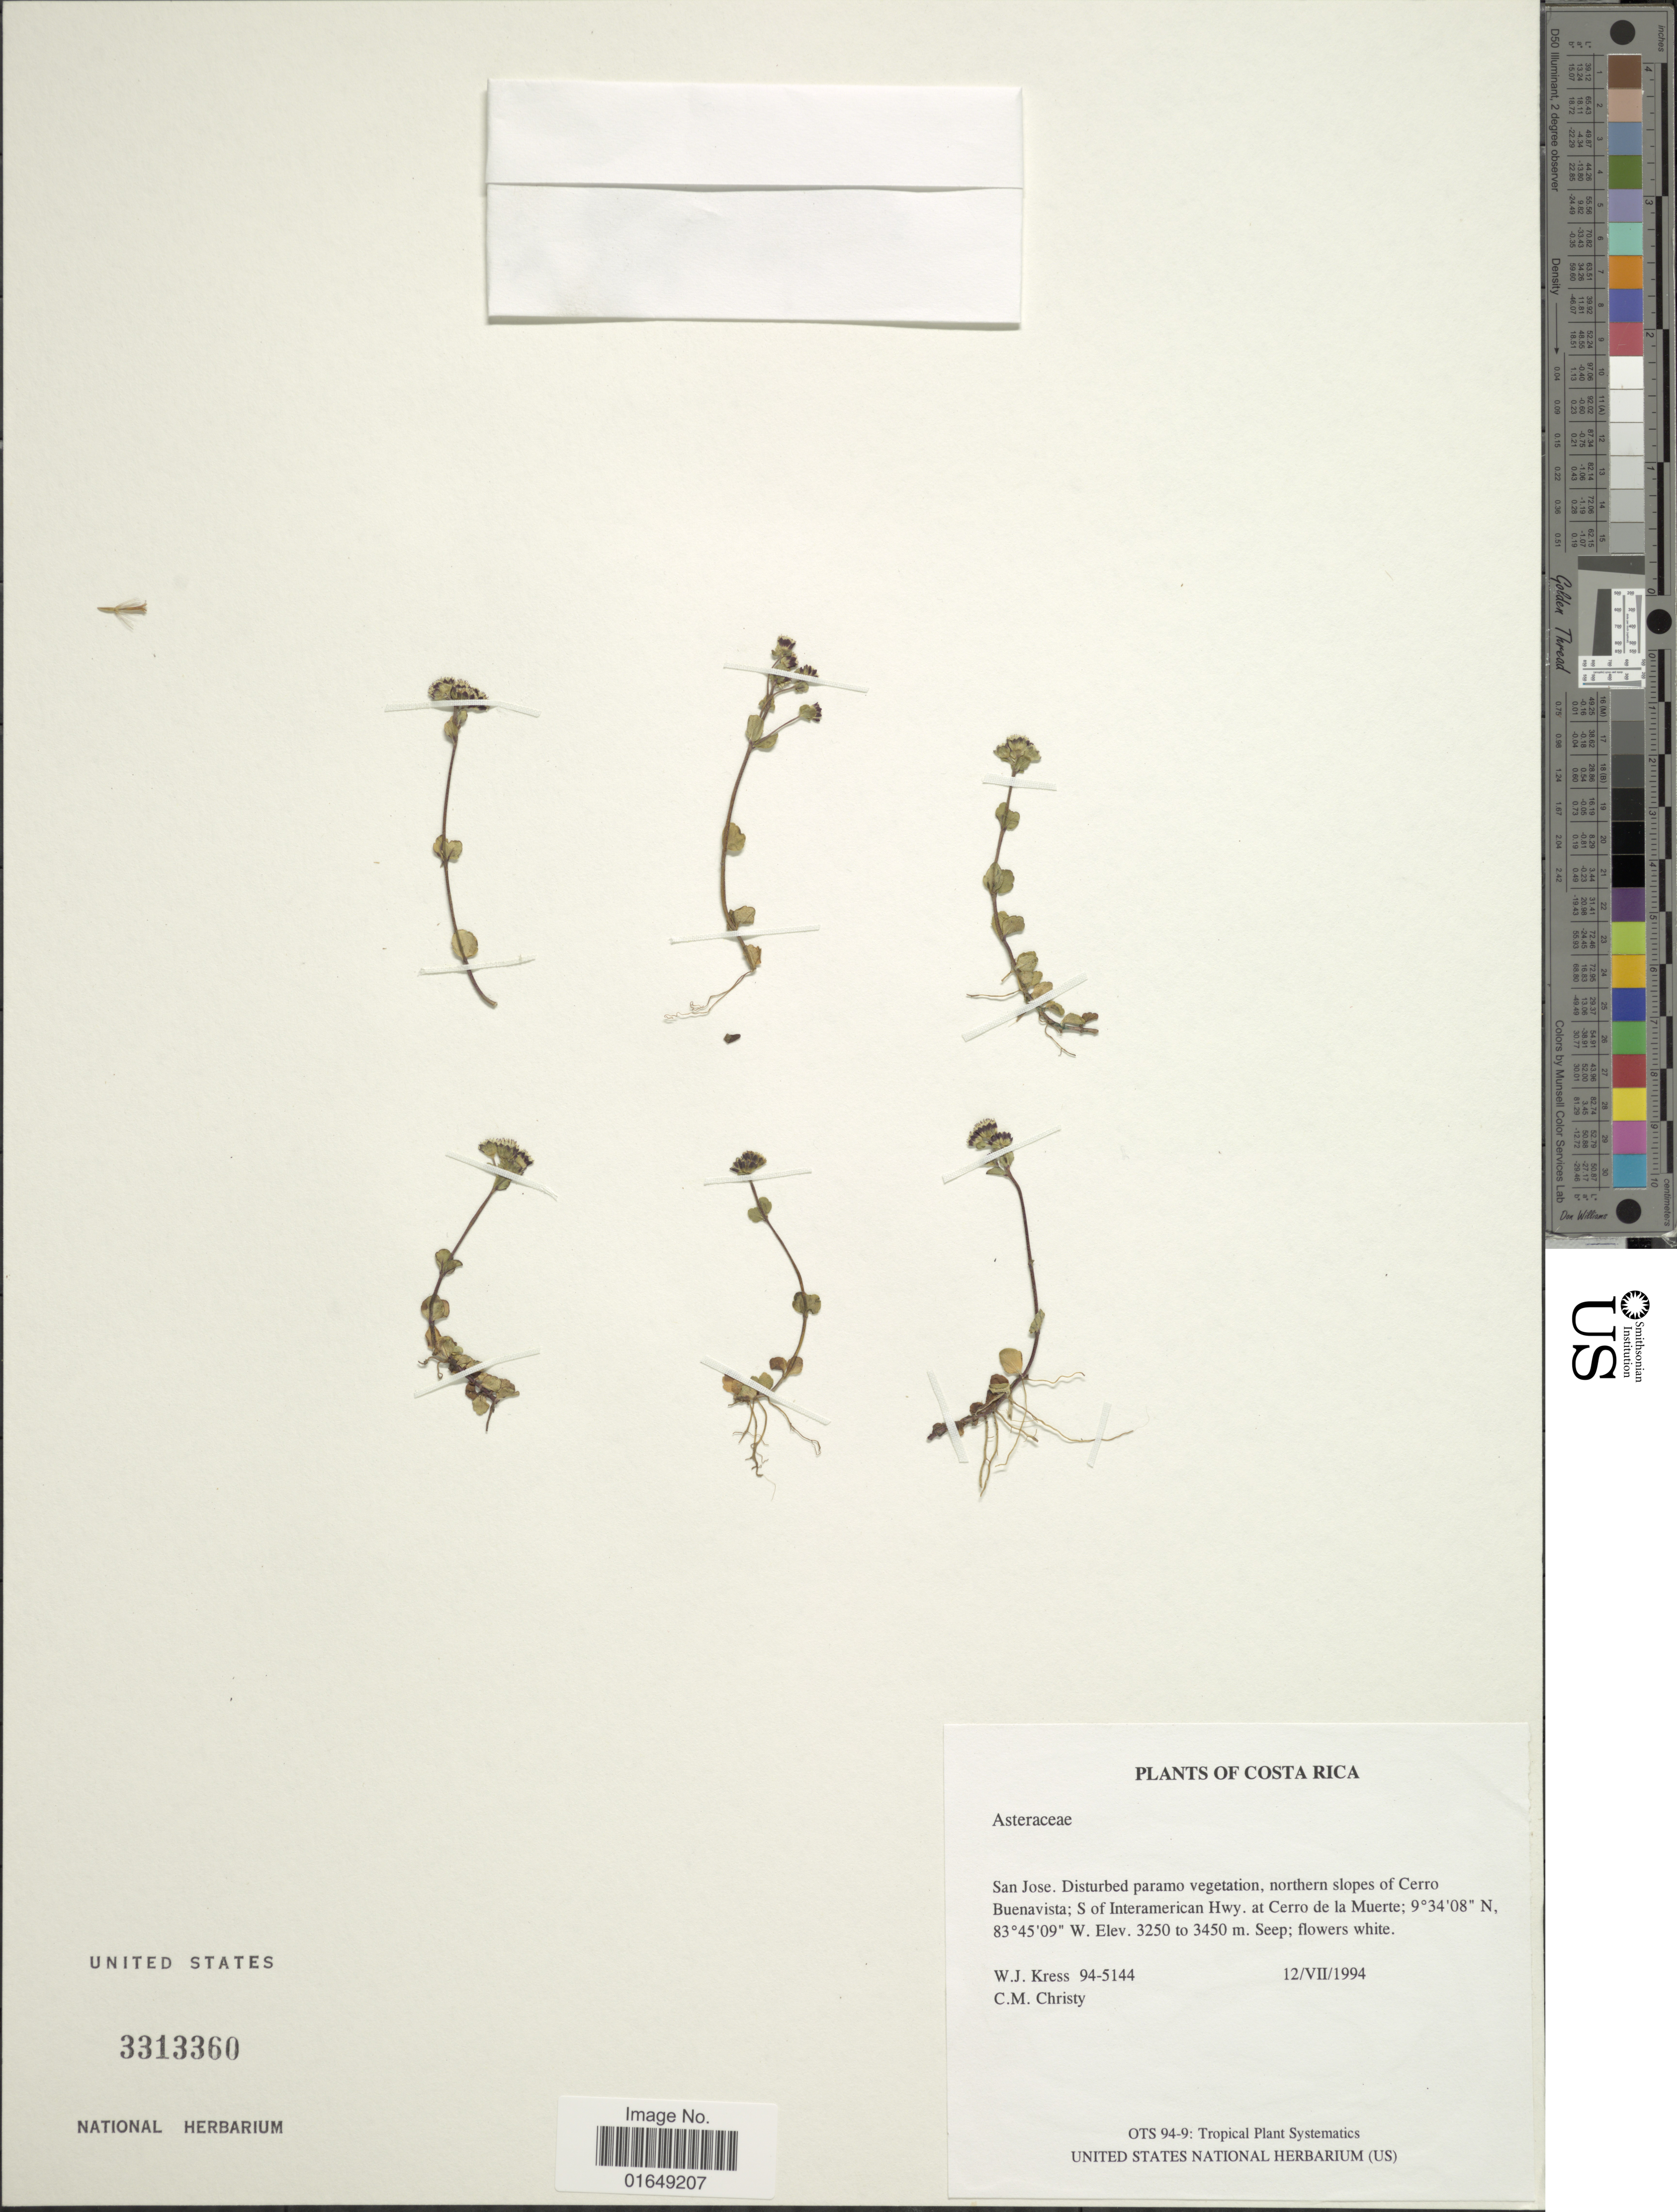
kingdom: Plantae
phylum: Tracheophyta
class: Magnoliopsida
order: Asterales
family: Asteraceae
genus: Iltisia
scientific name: Iltisia repens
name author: S.F. Blake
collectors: W. J. Kress & C. M. Christy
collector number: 94-5144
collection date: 1994-07-12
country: Costa Rica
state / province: San José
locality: Disturbed paramo vegetation, northern slopes of Cerro Buenavista; S of Interamerican Hwy. at Cerro de la Muerte.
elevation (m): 3250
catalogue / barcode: US 3313360